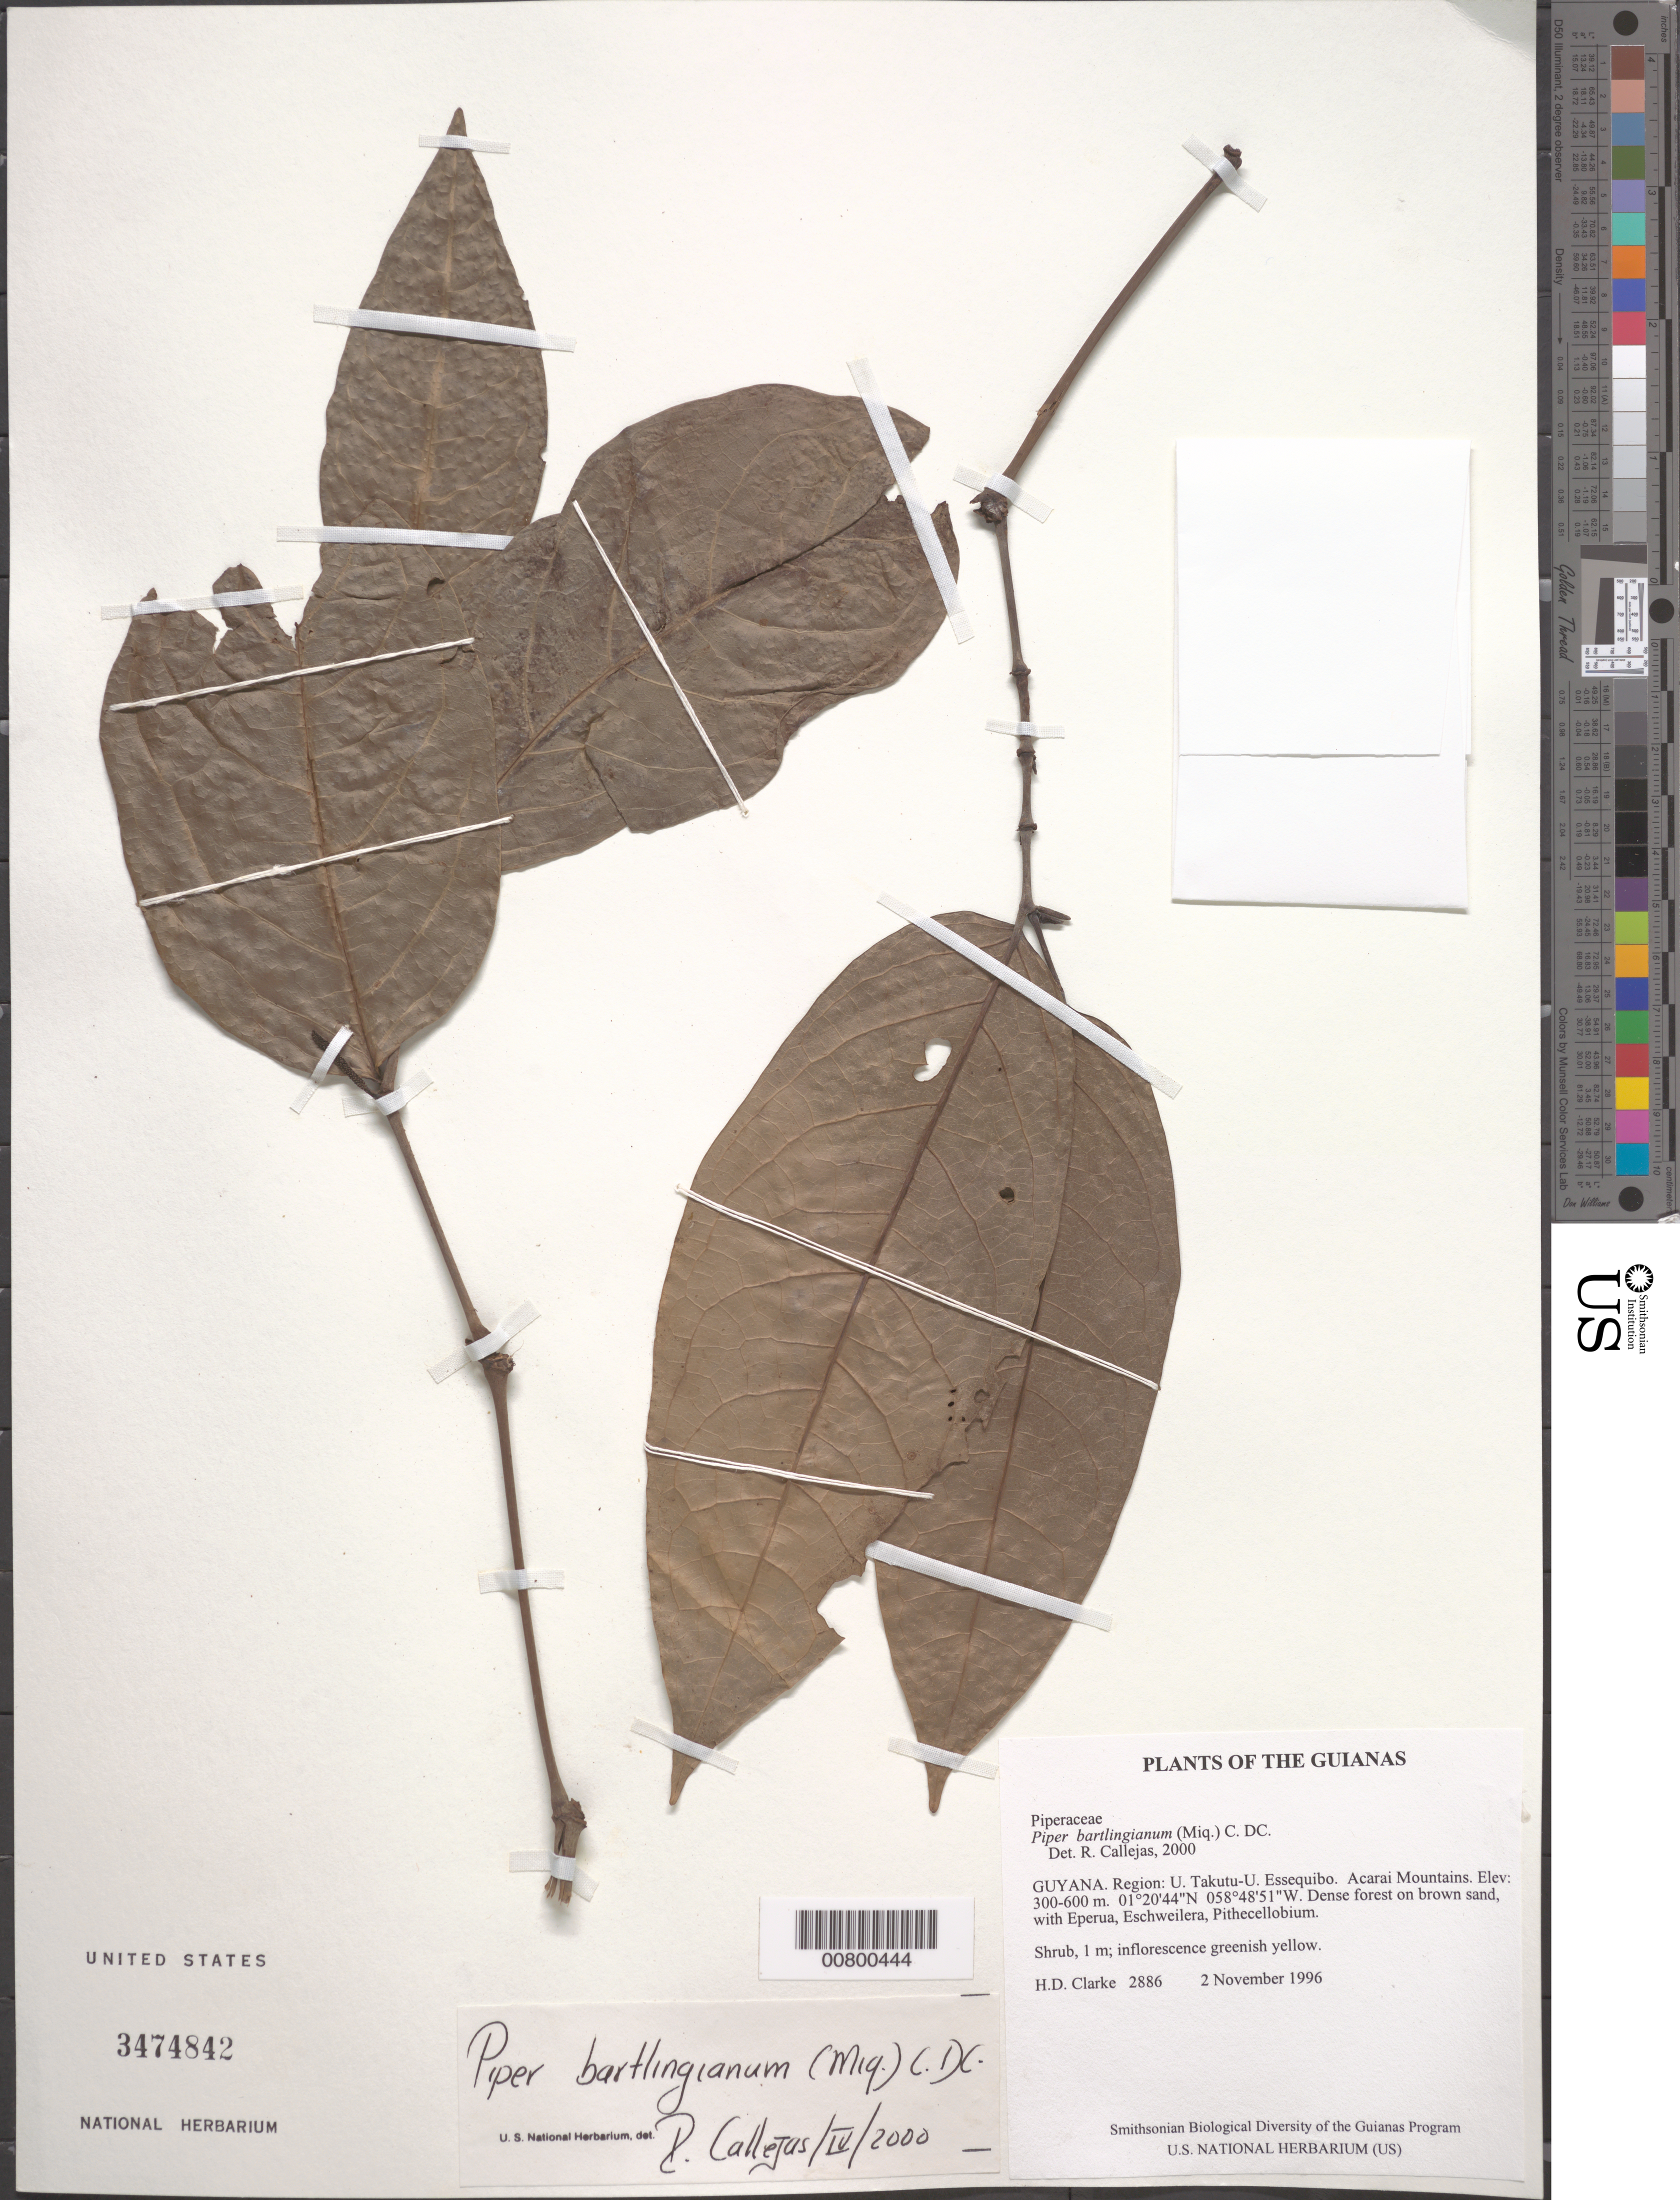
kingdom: Plantae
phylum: Tracheophyta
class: Magnoliopsida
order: Piperales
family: Piperaceae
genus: Piper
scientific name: Piper bartlingianum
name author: (Miq.) C. DC.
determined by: Callejas, Ricardo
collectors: H. D. Clarke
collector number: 2886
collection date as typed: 2 November 1996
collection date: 1996-11-02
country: Guyana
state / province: U. Takutu-U. Essequibo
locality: Acarai Mountains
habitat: Dense forest on brown sand, with Eperua, Eschweilera, Pithecellobium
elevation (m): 300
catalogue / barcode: US 3474842